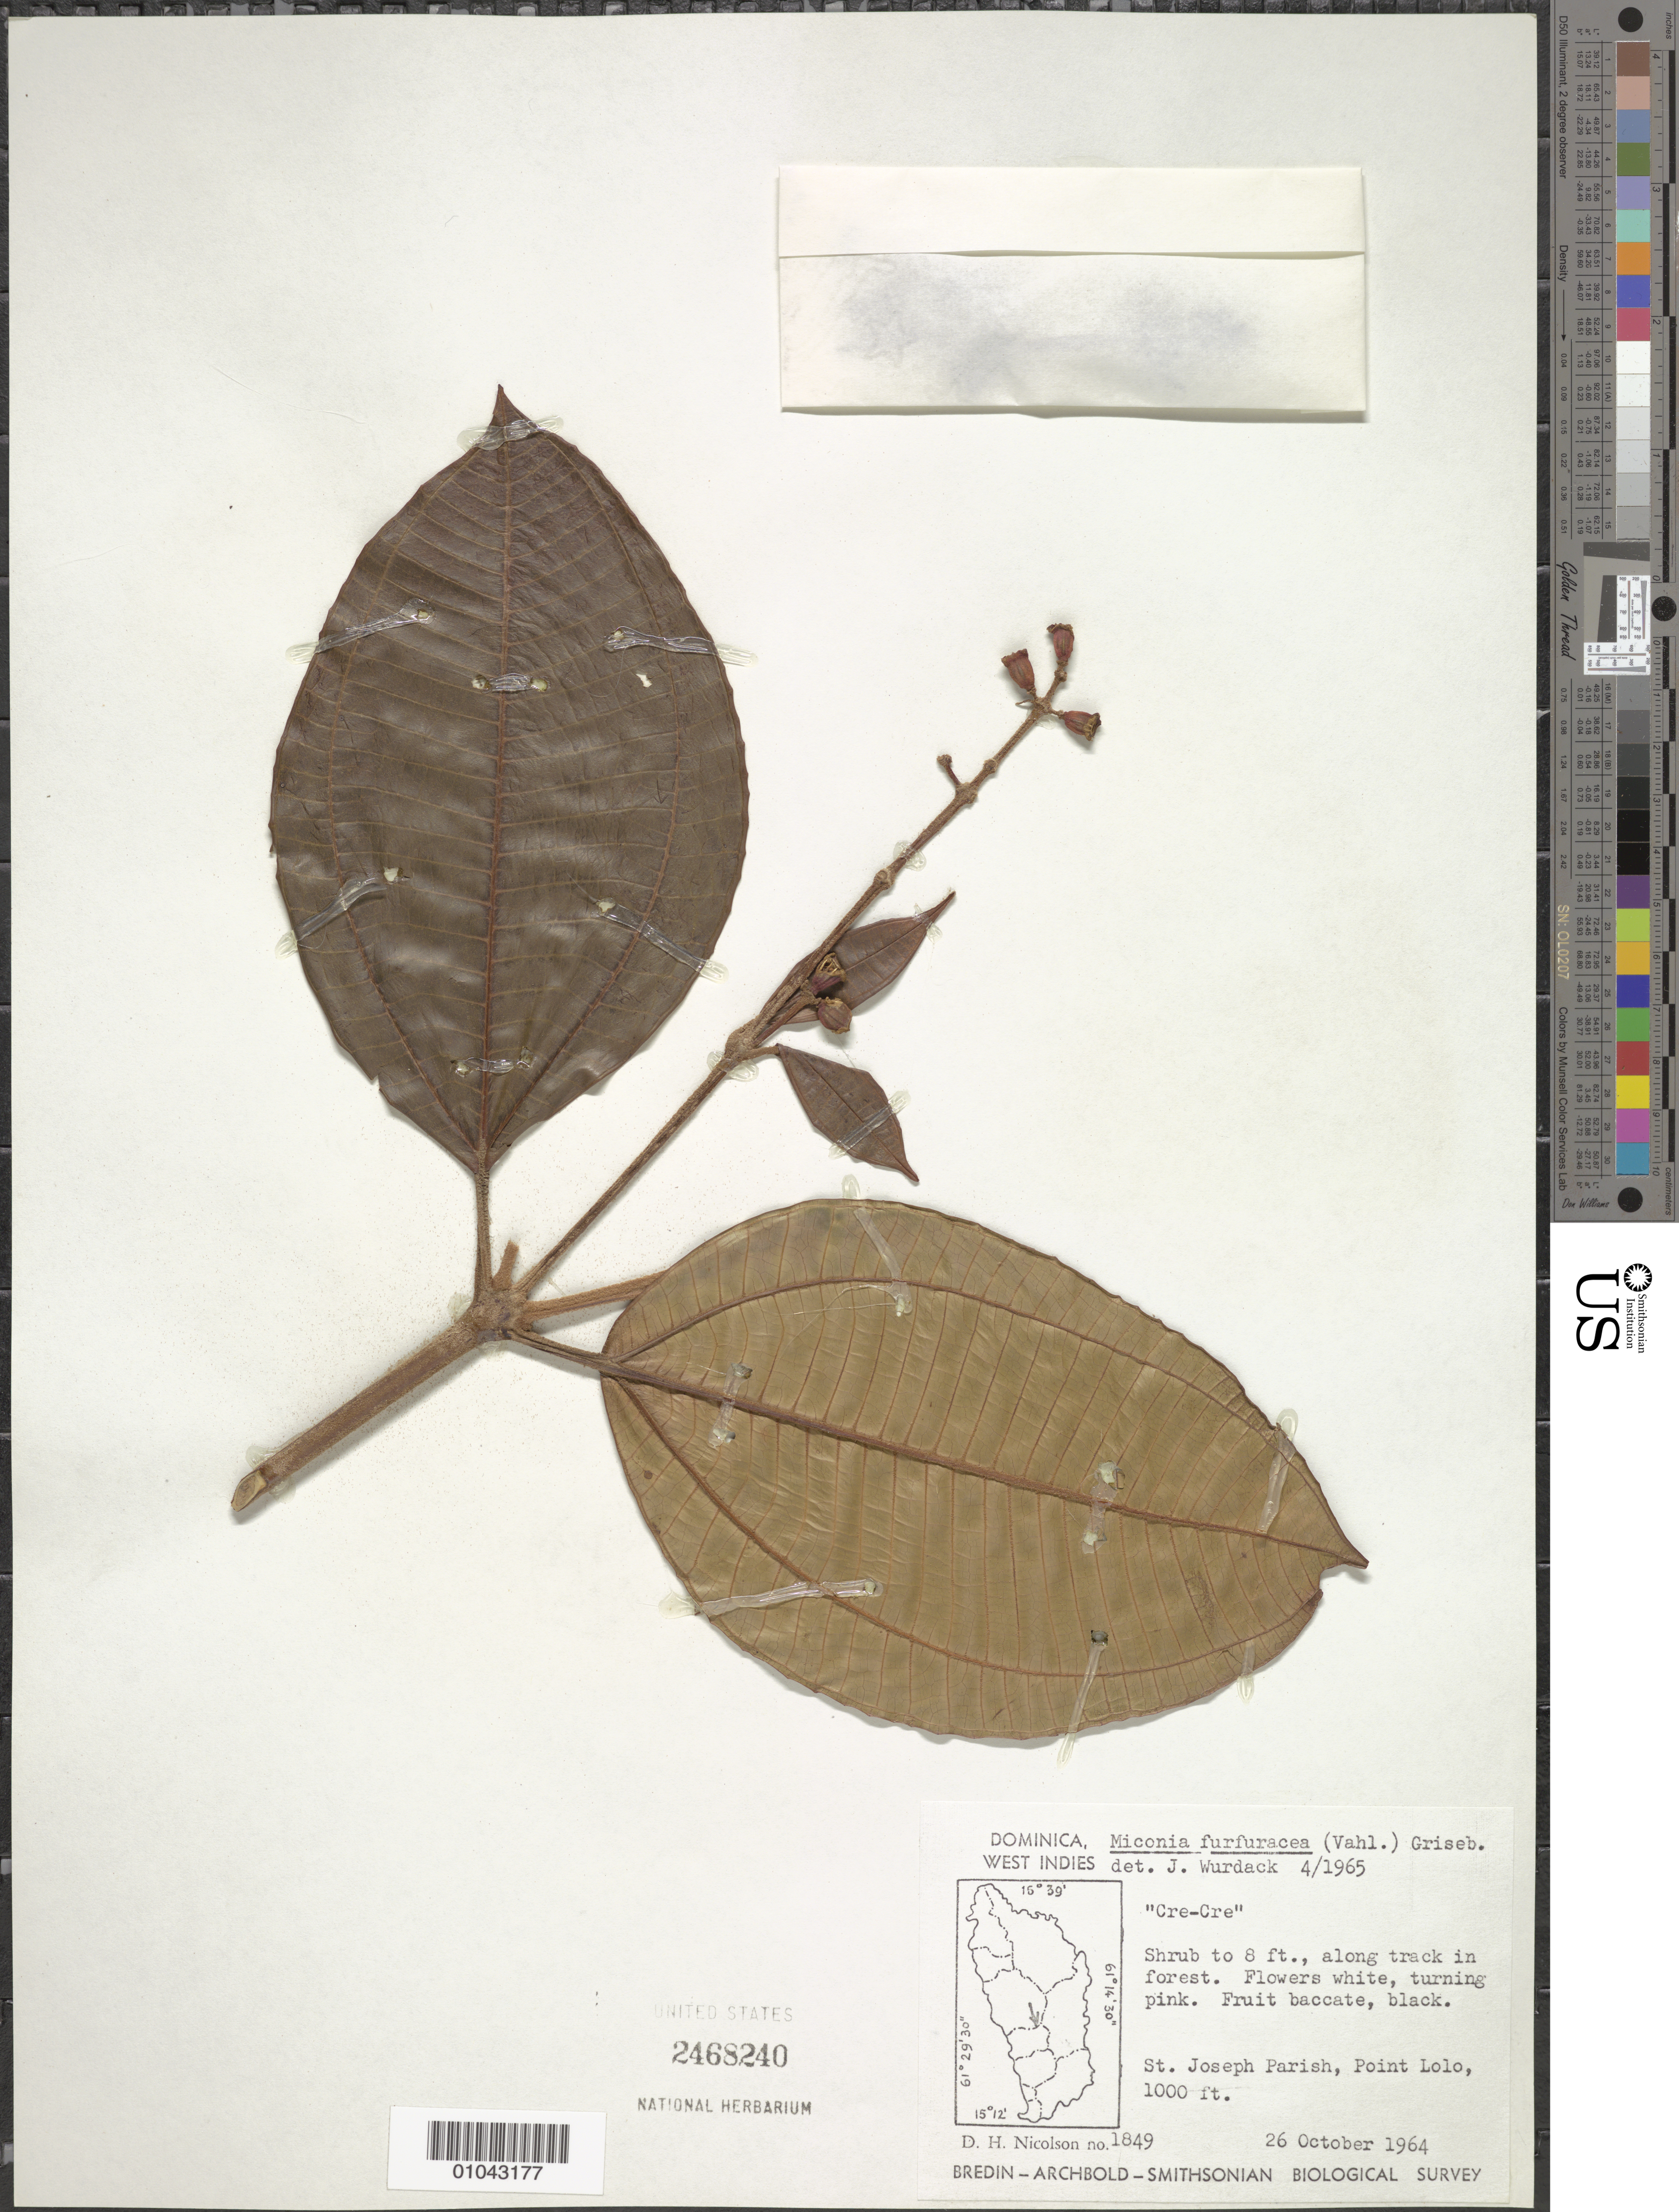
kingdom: Plantae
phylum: Tracheophyta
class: Magnoliopsida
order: Myrtales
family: Melastomataceae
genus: Miconia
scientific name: Miconia furfuracea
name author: (Vahl) Griseb.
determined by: Wurdack, John J., (US), US (UNITED STATES)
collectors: D. H. Nicolson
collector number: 1849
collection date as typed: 26 Oct 1964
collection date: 1964-10-26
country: Dominica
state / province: St. Joseph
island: Dominica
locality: Point Lolo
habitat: Along track in forest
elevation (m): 305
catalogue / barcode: US 2468240